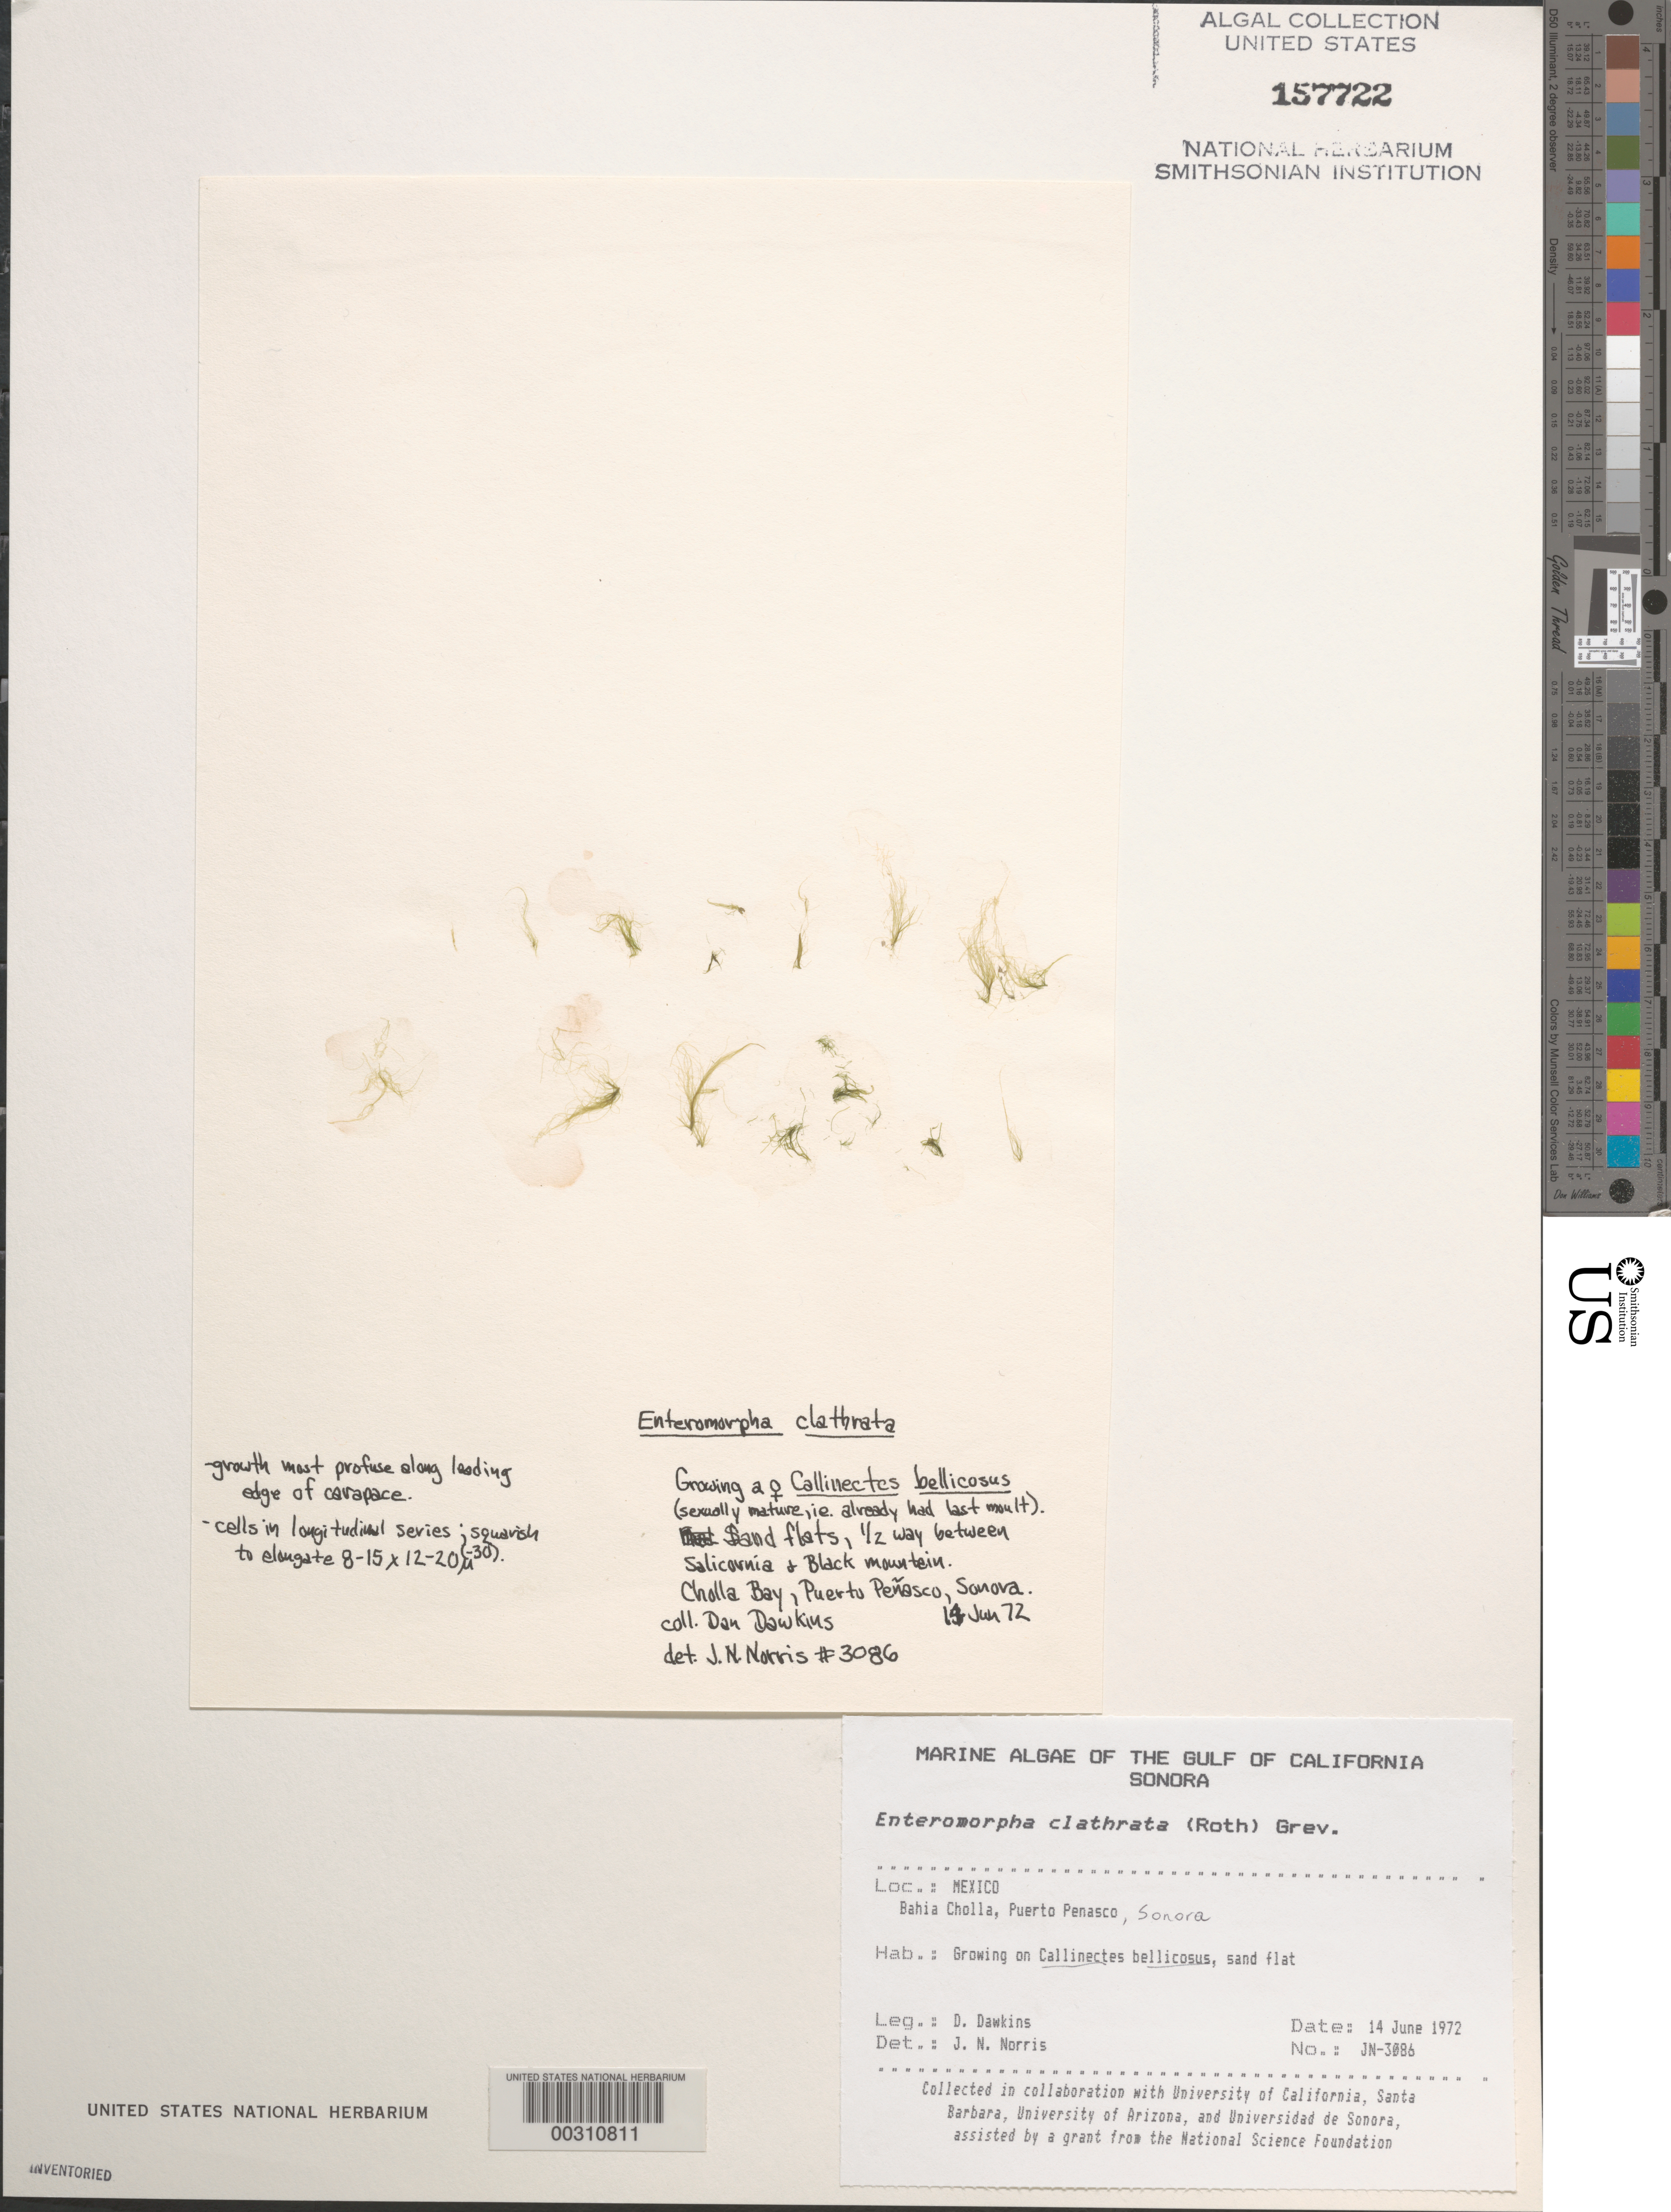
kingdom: Plantae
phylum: Chlorophyta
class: Ulvophyceae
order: Ulvales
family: Ulvaceae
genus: Ulva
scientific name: Ulva linza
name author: L.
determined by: Algae name updating Project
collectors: D. Dawkins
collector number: Jn-3086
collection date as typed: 14 Jun 1972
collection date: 1972-06-14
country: Mexico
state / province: Sonora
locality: Cholla Bay, Puerto Penasco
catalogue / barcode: US 157722